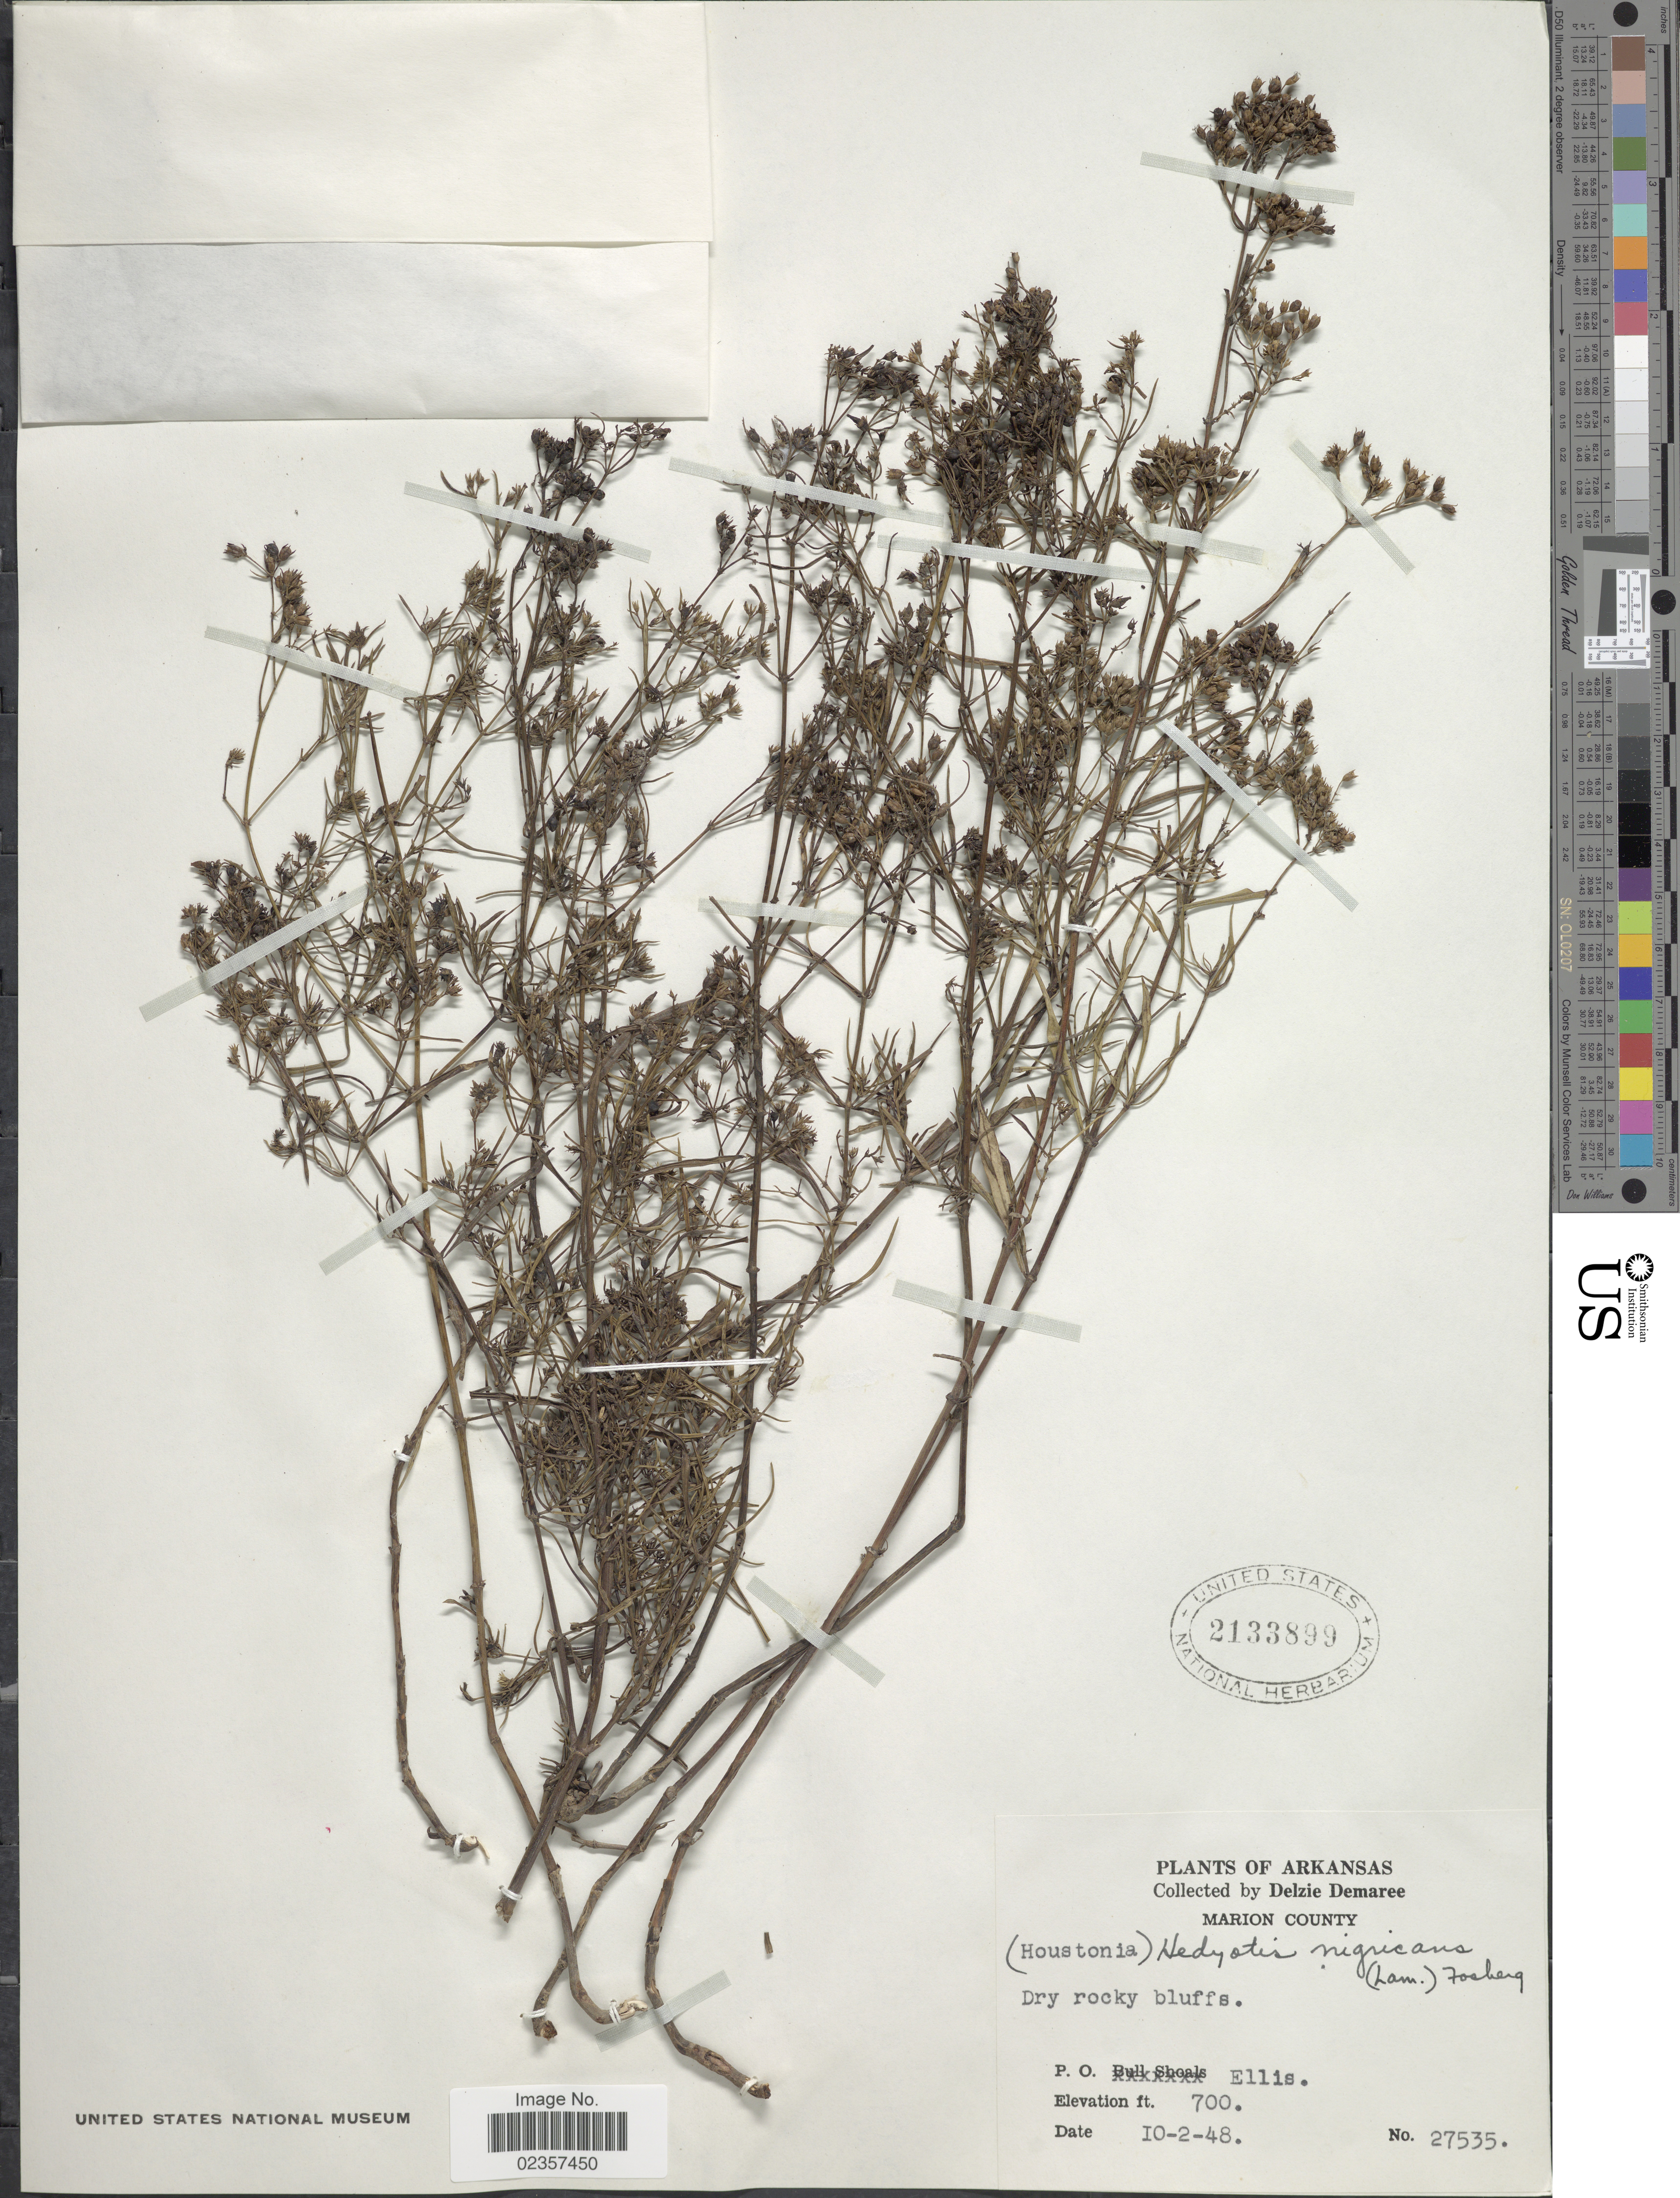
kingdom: Plantae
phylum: Tracheophyta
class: Magnoliopsida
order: Gentianales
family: Rubiaceae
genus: Houstonia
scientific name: Houstonia nigricans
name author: (Lam.) Fernald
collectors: D. Demaree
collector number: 27535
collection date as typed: Transcribed d/m/y: 2/10/48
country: United States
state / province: Arkansas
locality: Marion County. P. O. Ellis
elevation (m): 213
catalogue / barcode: US 2133899